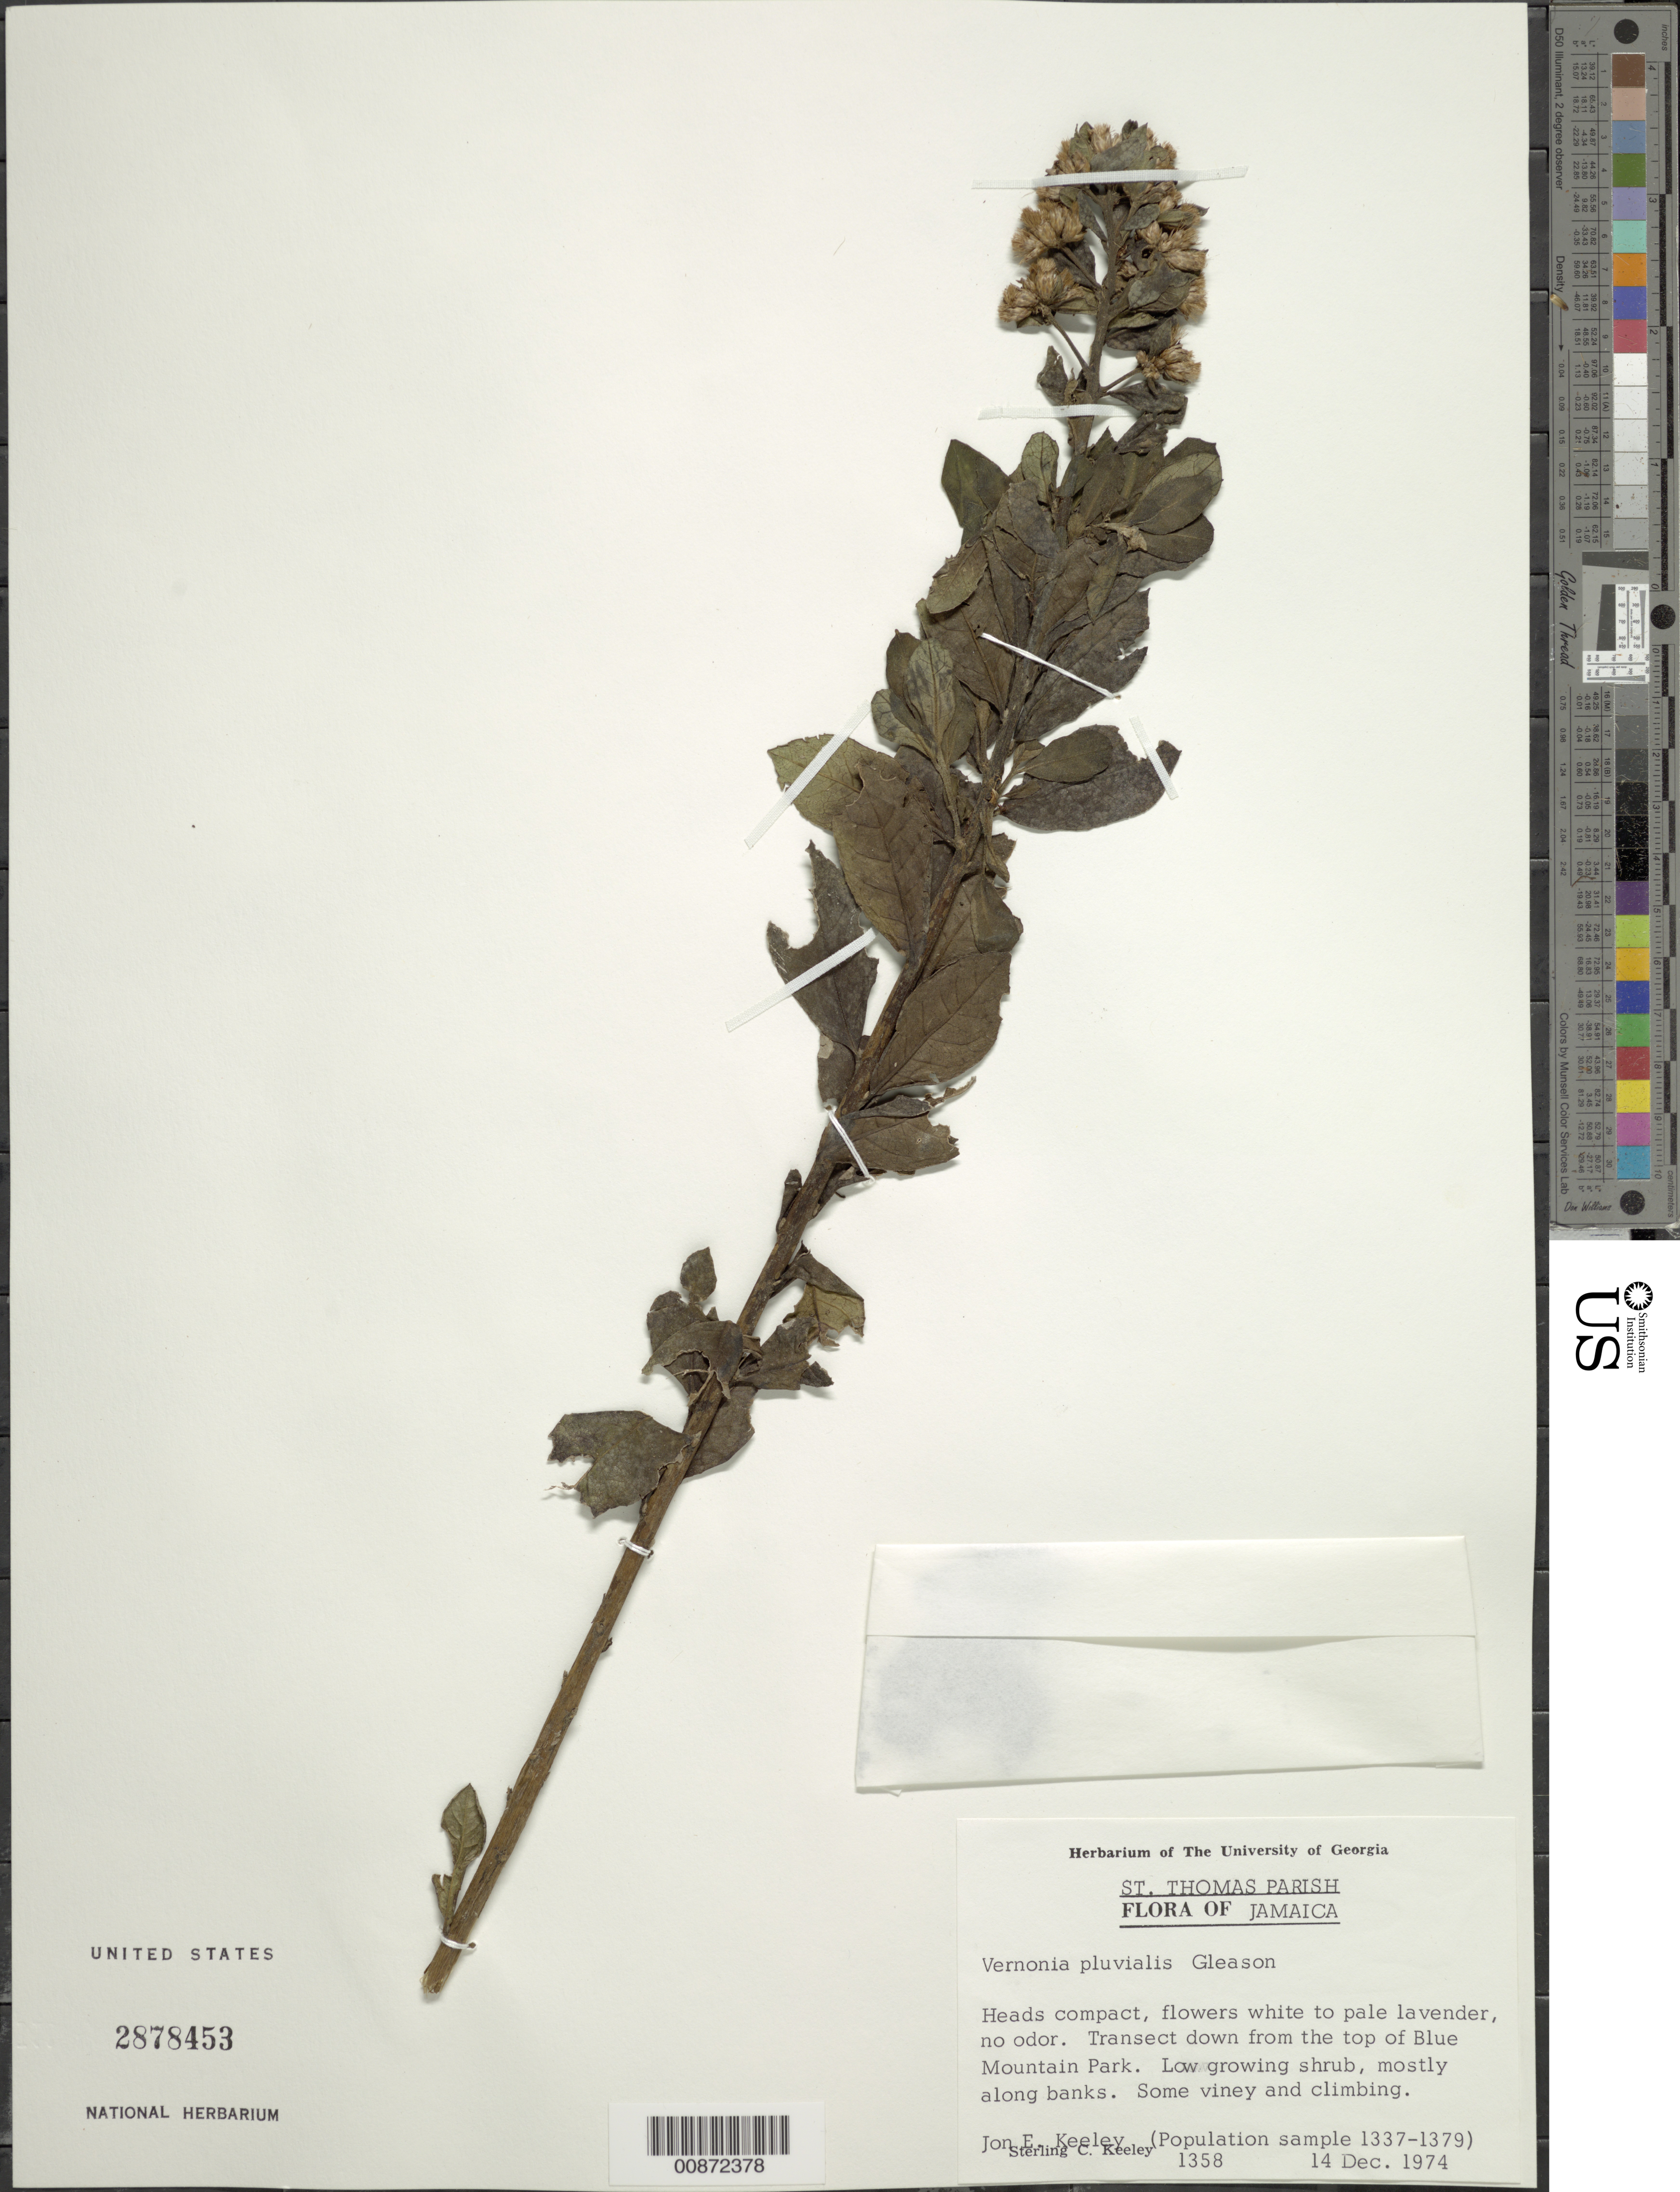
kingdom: Plantae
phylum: Tracheophyta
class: Magnoliopsida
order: Asterales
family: Asteraceae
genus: Lepidaploa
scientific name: Lepidaploa pluvialis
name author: (Gleason) H. Rob.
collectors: S. C. Keeley & J. E. Keeley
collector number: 1358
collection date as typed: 14 Dec 1974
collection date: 1974-12-14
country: Jamaica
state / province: Saint Thomas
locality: Transect down from the top of Blue Mountain Park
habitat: Mostly along banks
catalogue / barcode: US 2878453